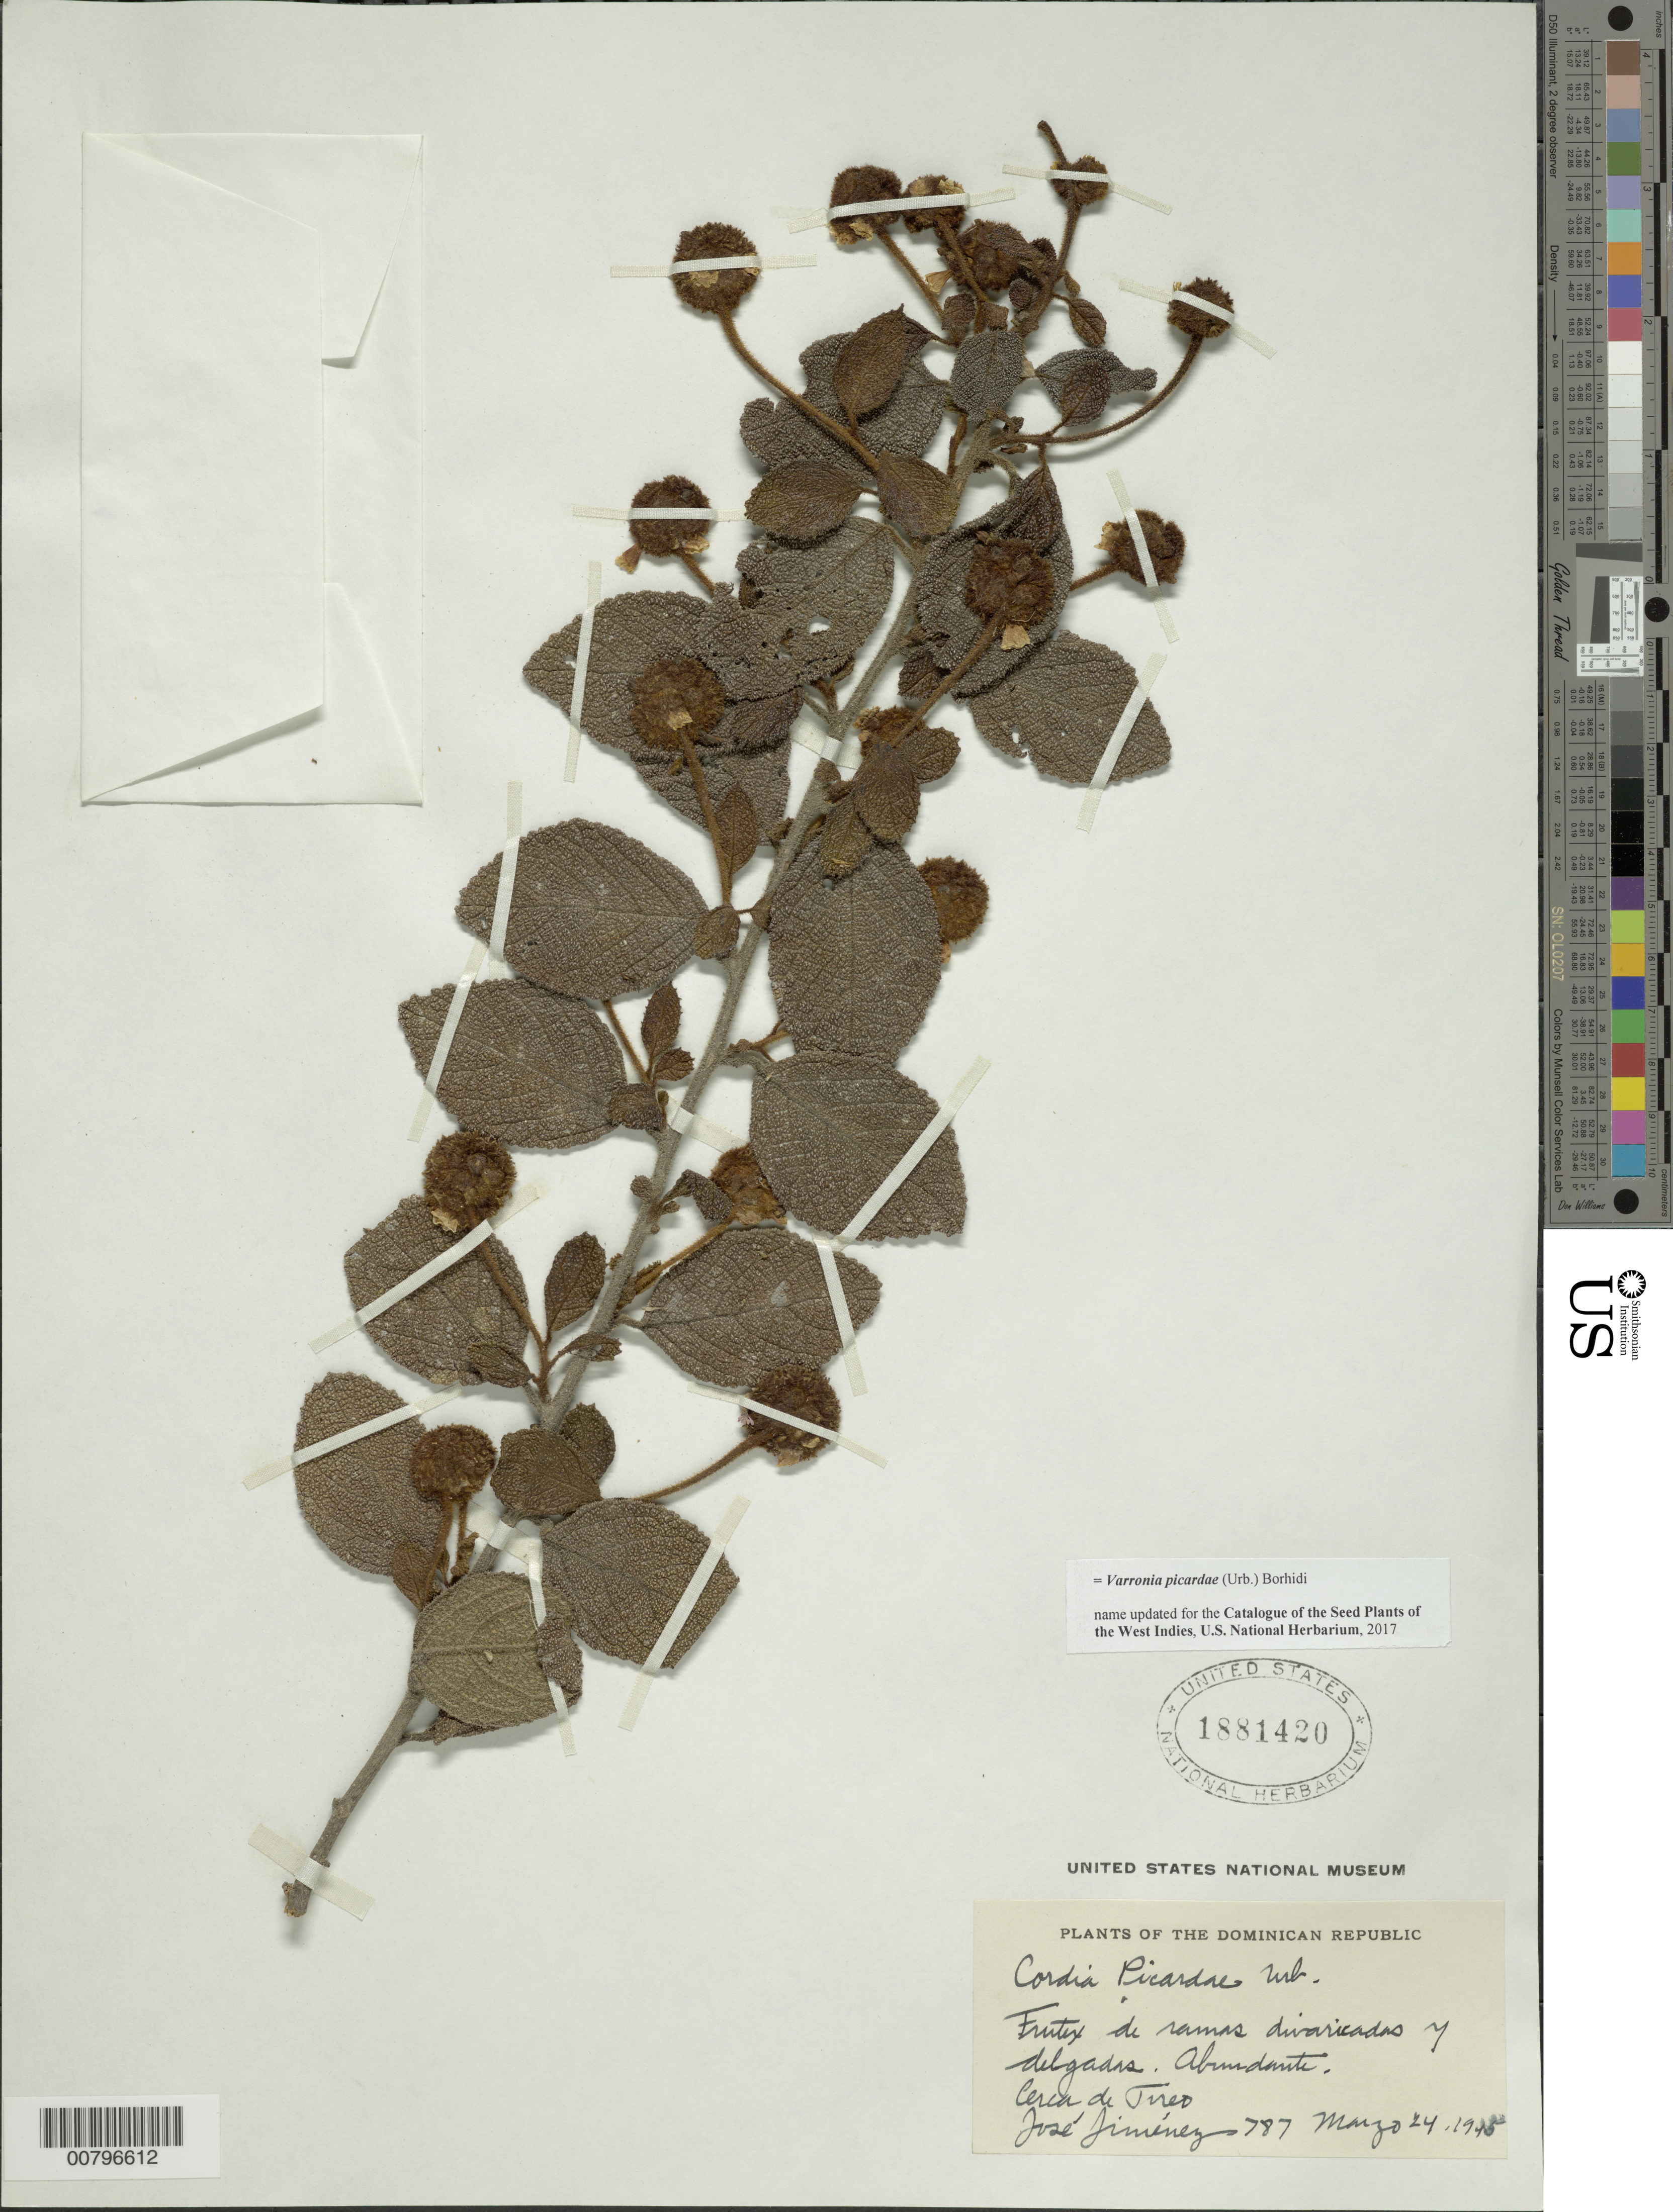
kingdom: Plantae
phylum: Tracheophyta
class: Magnoliopsida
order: Boraginales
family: Cordiaceae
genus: Varronia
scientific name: Varronia picardae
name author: (Urb.) Borhidi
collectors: J. J. Jiménez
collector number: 787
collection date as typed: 24 Mar 1945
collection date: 1945-03-24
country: Haiti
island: Hispaniola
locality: Cerca de "Treo".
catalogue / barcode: US 1881420